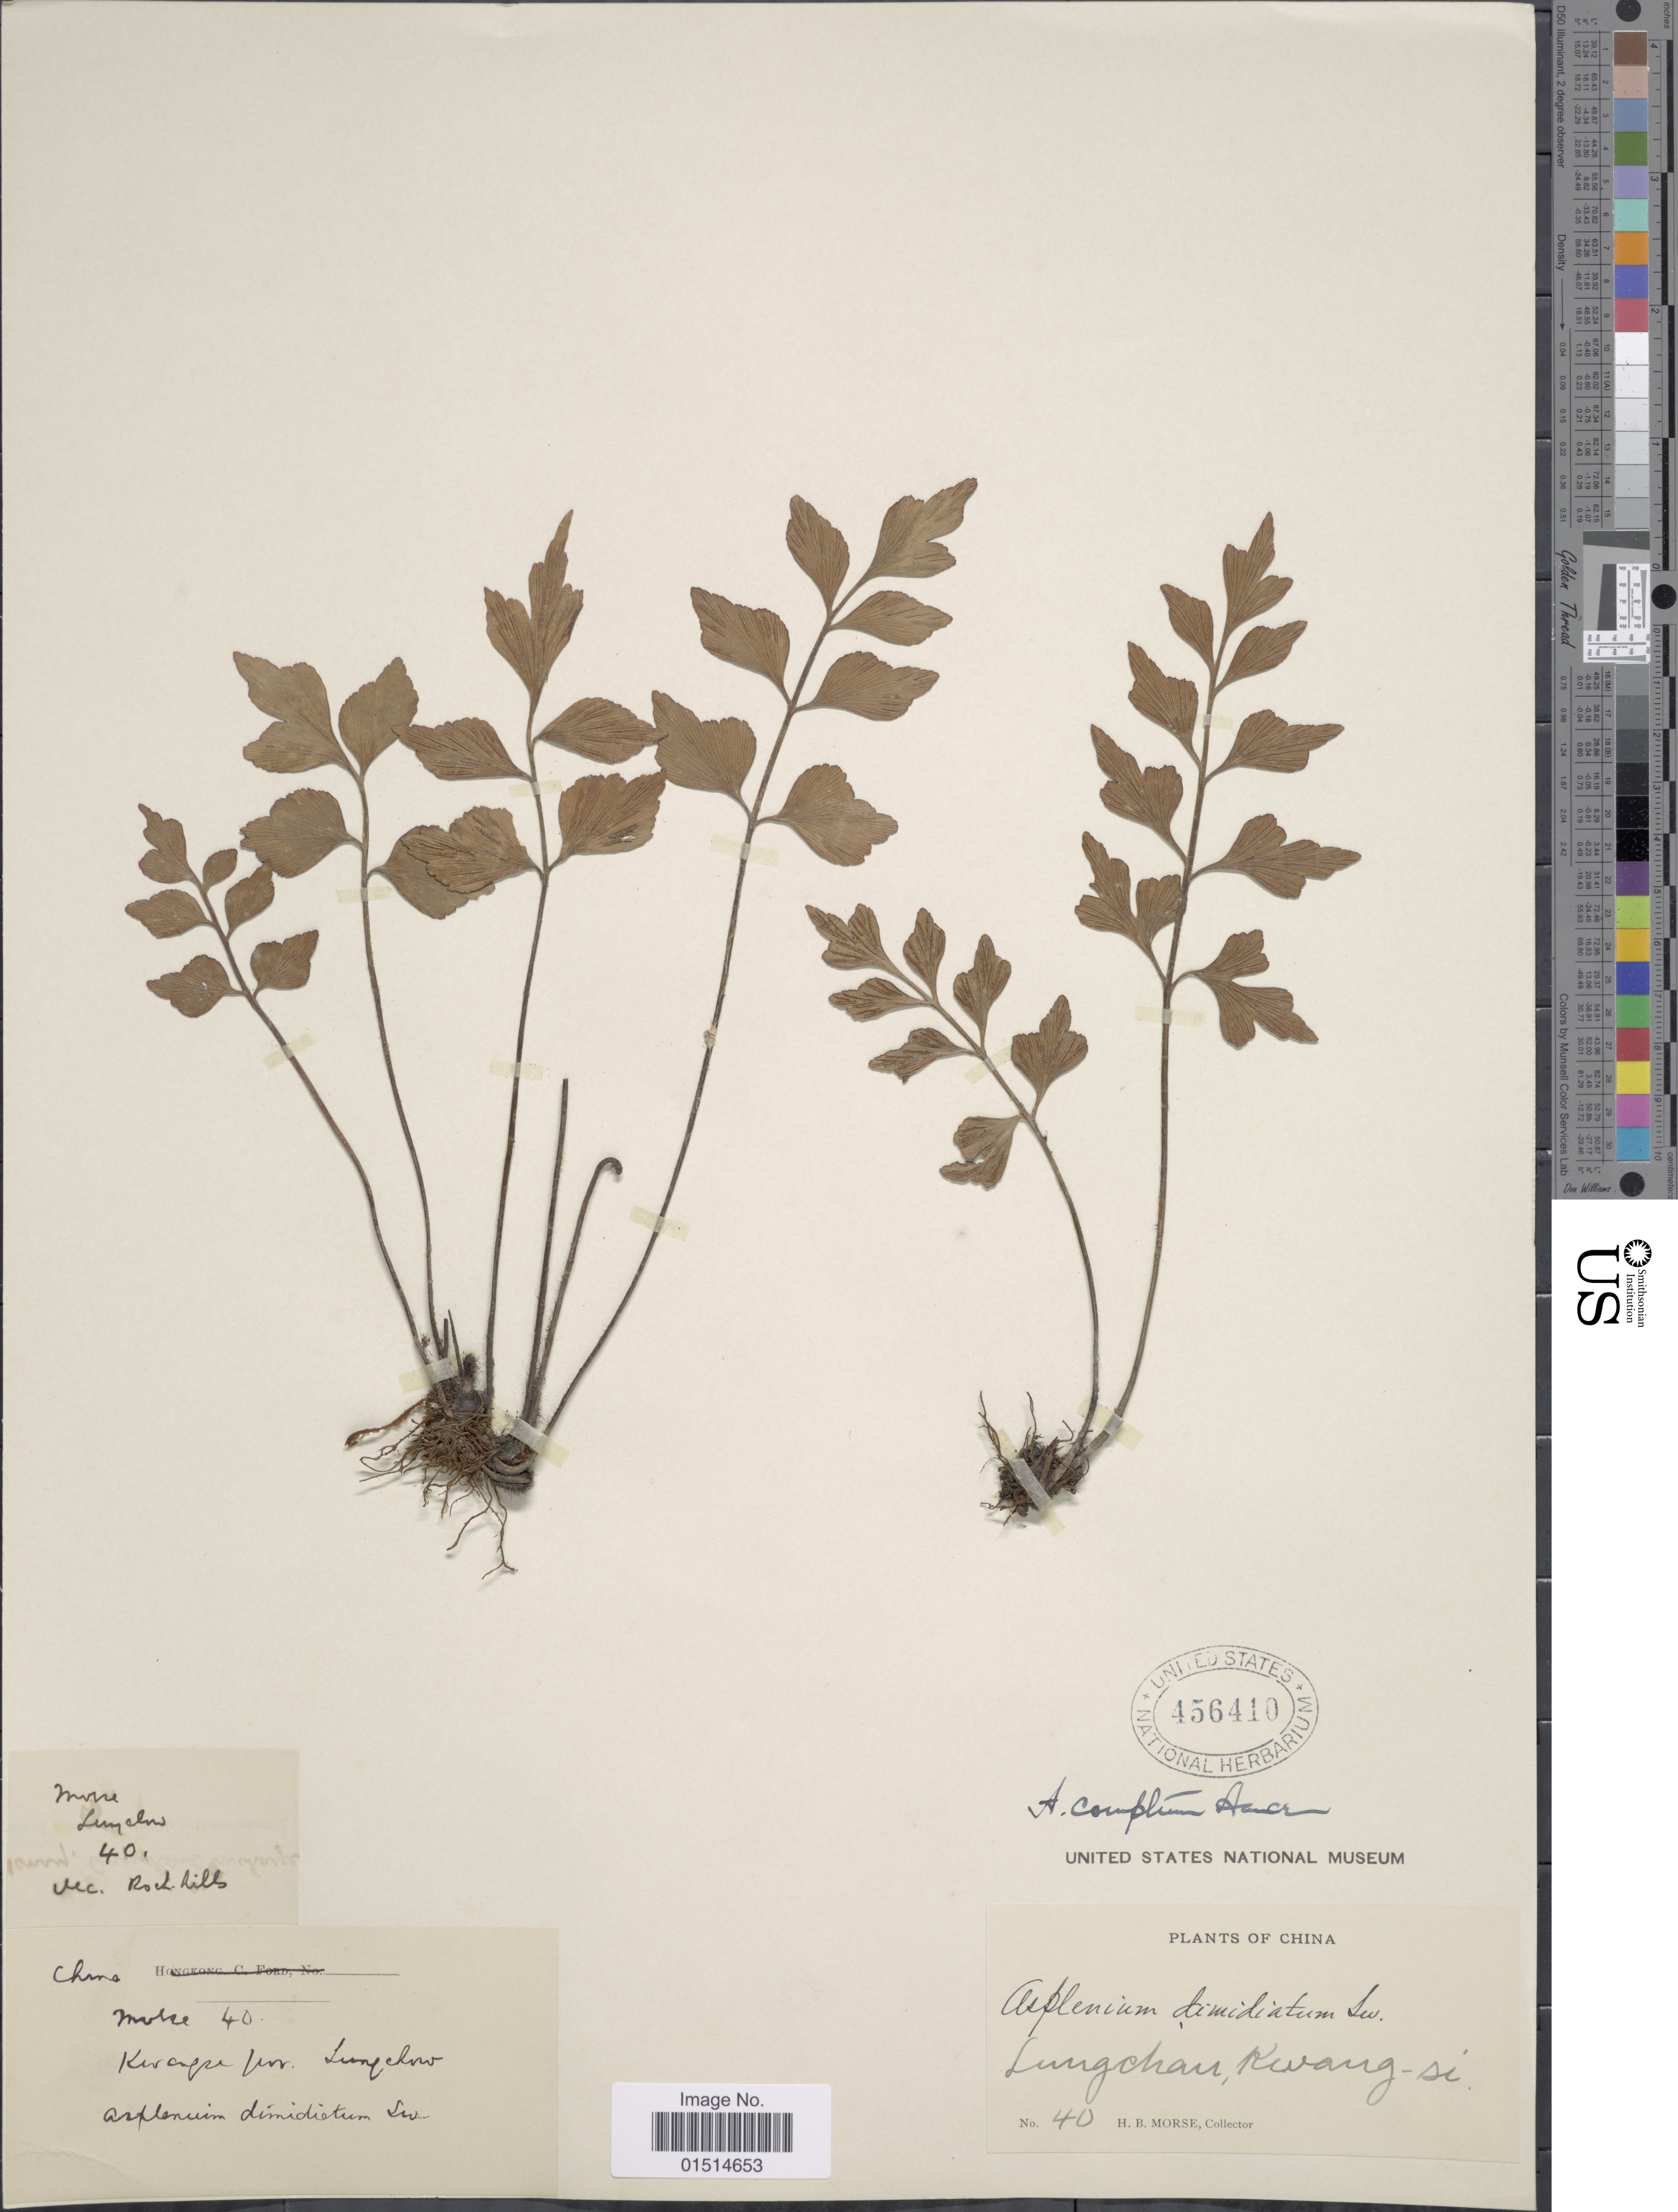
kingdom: Plantae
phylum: Tracheophyta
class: Polypodiopsida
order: Polypodiales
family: Aspleniaceae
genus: Asplenium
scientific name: Asplenium comptum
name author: Hance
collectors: H. Morse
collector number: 40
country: China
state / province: Guangxi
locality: Lungchan, Kwang-si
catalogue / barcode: US 456410